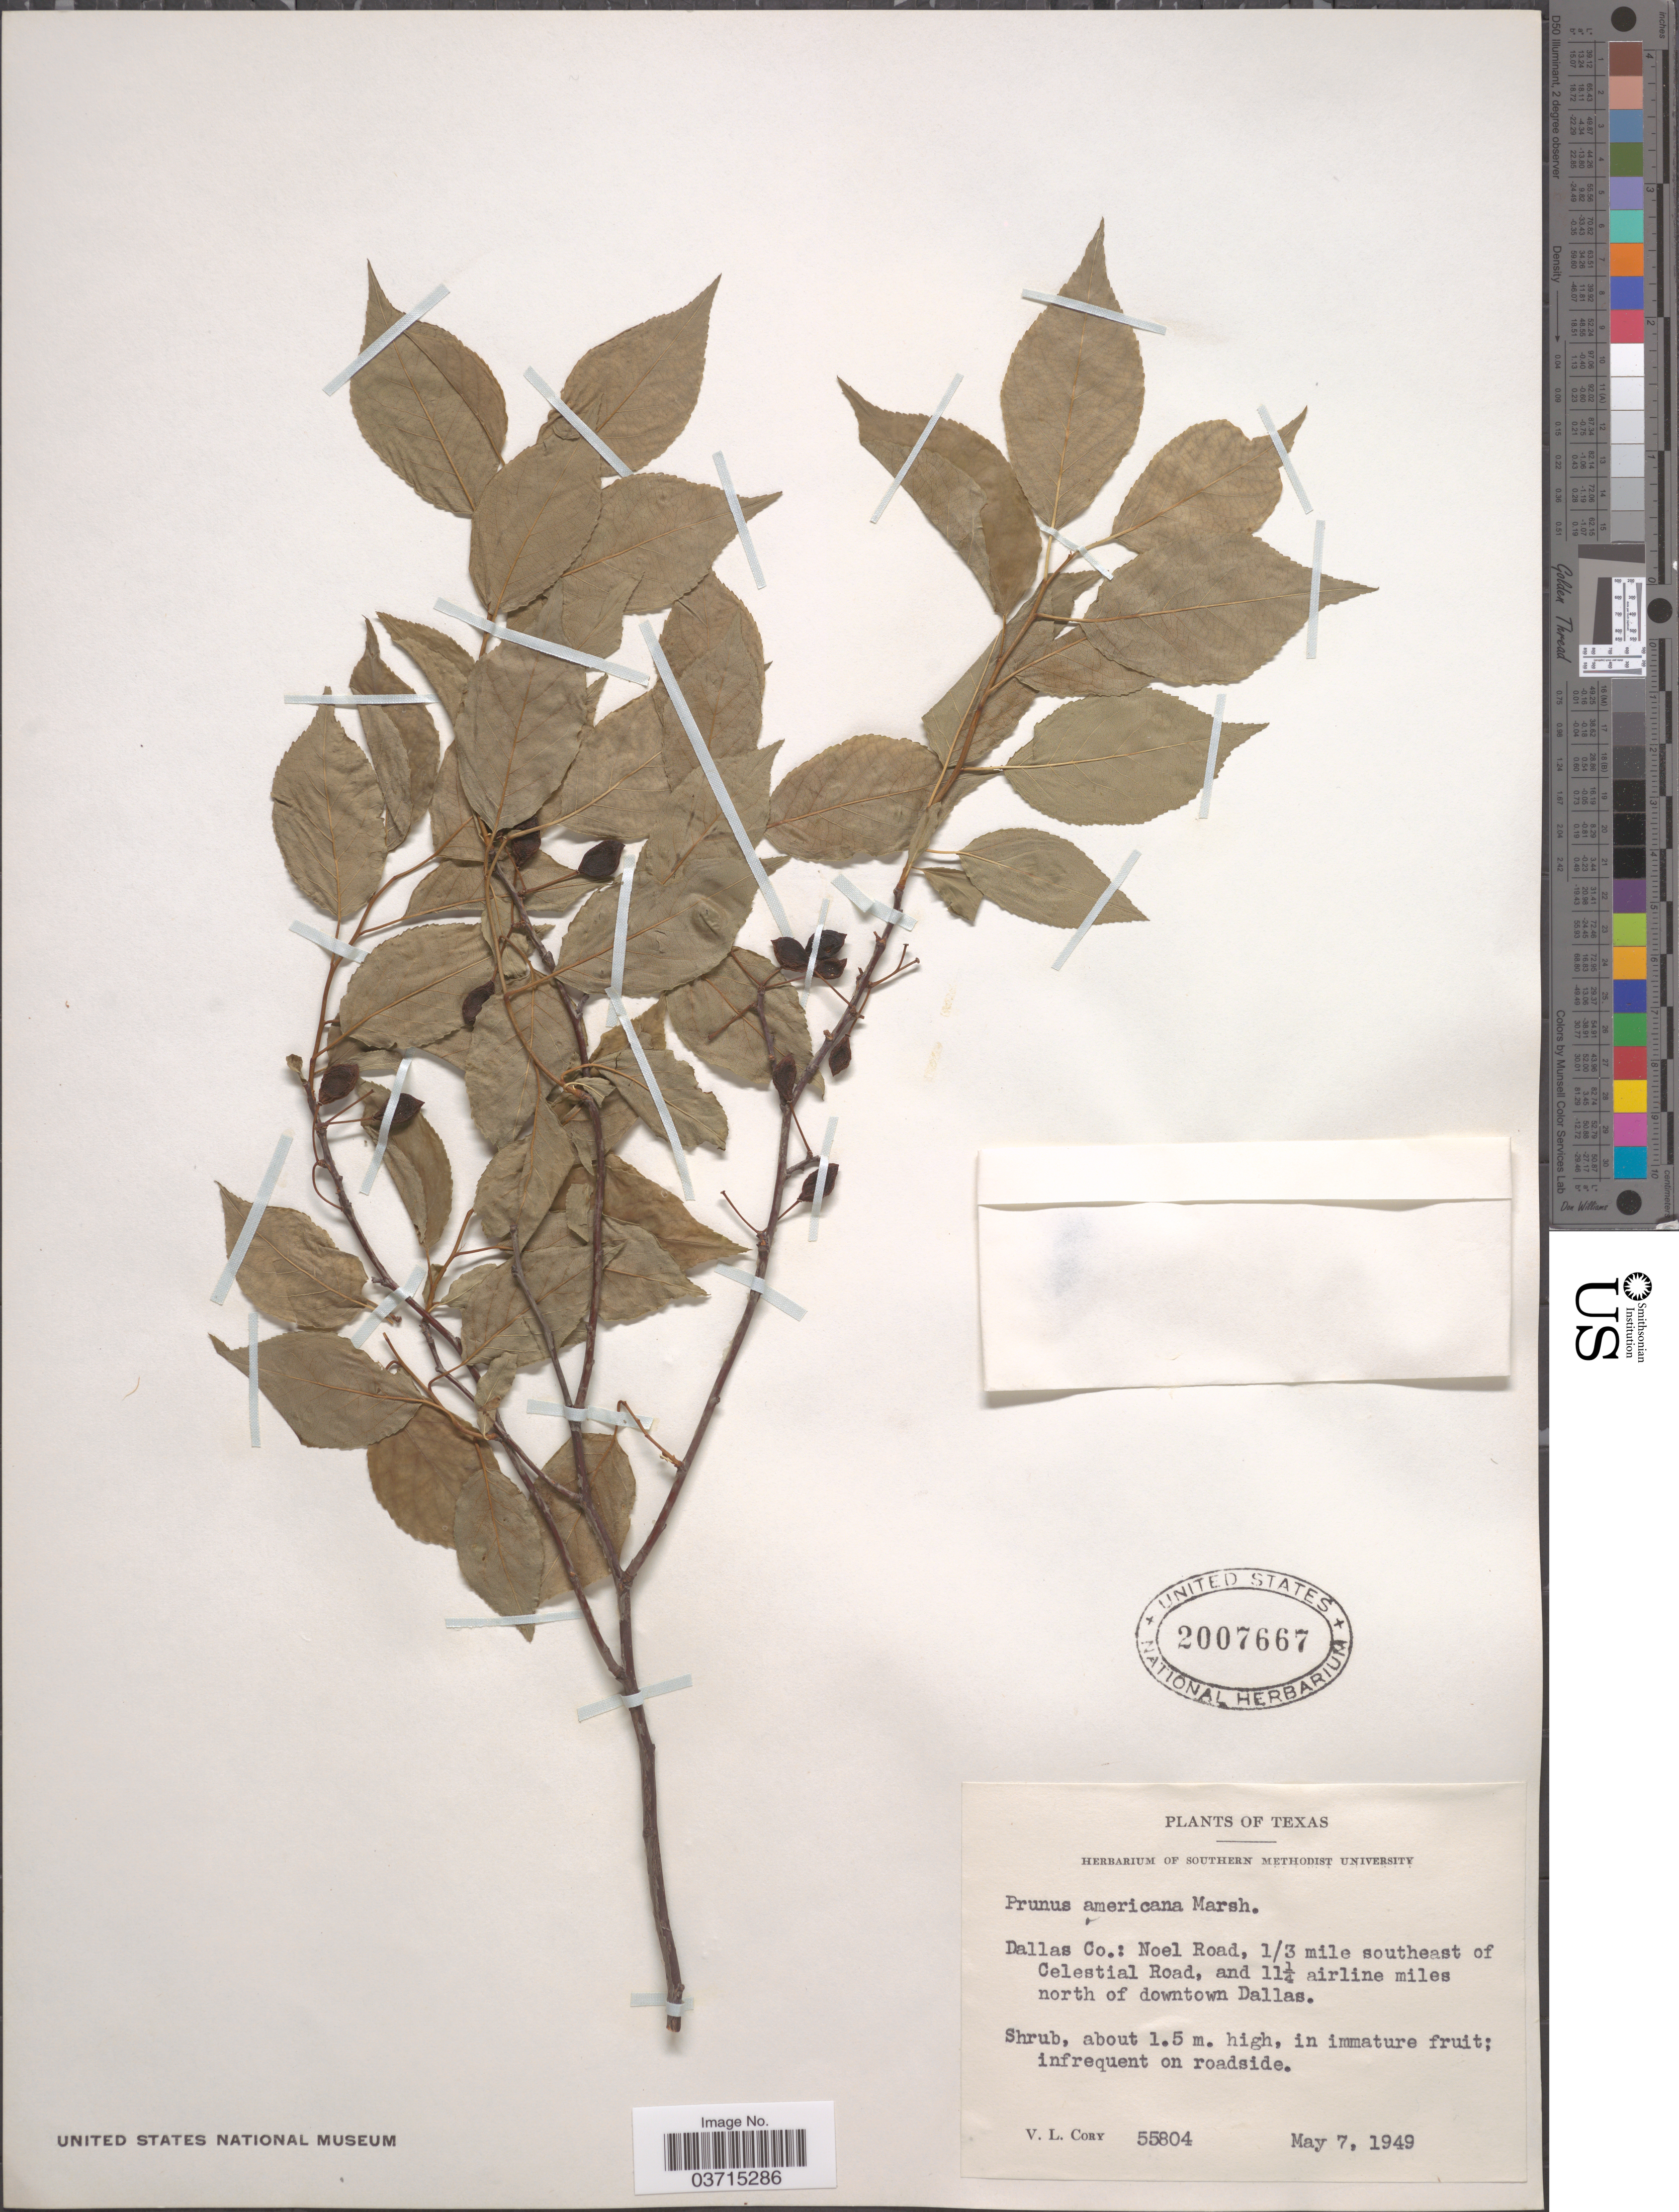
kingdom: Plantae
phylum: Tracheophyta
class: Magnoliopsida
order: Rosales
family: Rosaceae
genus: Prunus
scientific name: Prunus americana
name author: Marshall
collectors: V. Cory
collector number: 55804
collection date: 1949-05-07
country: United States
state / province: Texas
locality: Dallas Co.: Noel Road, 1/3 mile southeast of Celestial Road, and 11¼ airline miles north of downtown Dallas.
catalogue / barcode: US 2007667